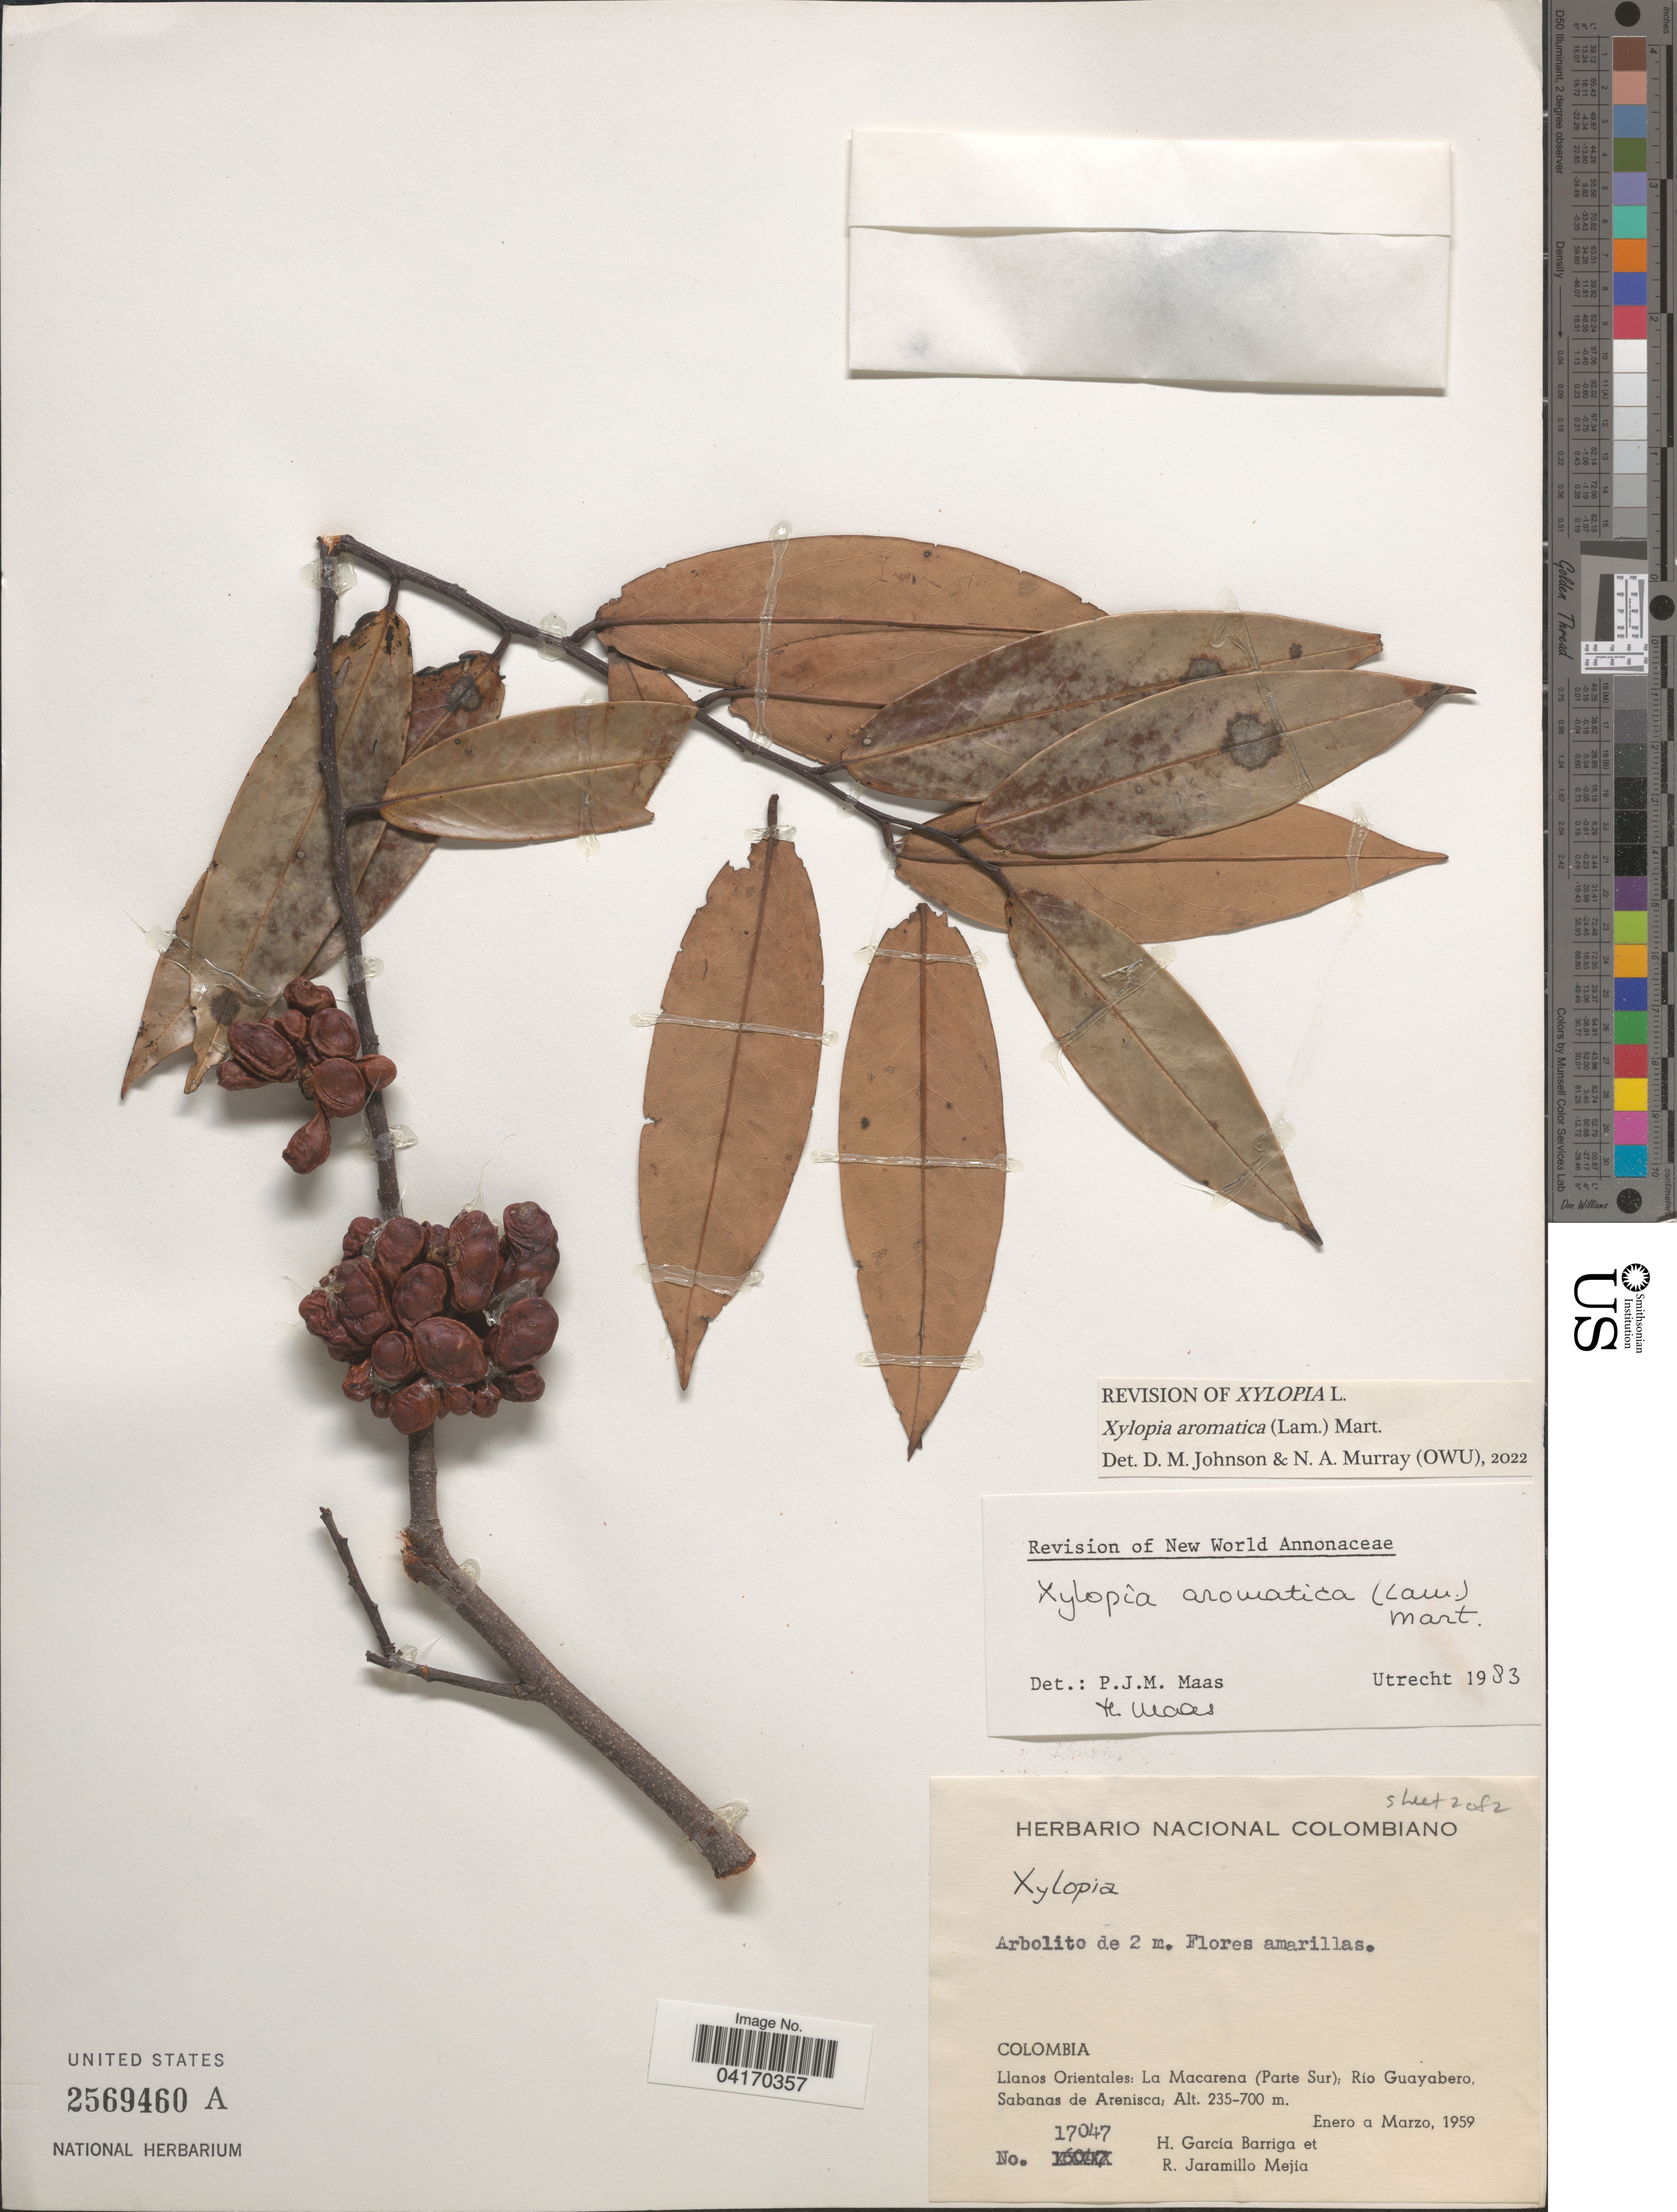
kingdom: Plantae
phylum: Tracheophyta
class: Magnoliopsida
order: Magnoliales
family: Annonaceae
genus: Xylopia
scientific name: Xylopia aromatica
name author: (Lam.) Mart.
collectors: H. García Barriga & R. Jaramillo M.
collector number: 17047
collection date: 1959-01/1959-03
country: Colombia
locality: Llanos Orientales: La Macarena (Parte Sur), Rio Guayabero, Sabanas de Arenisca.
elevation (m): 235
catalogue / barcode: US 2569460A